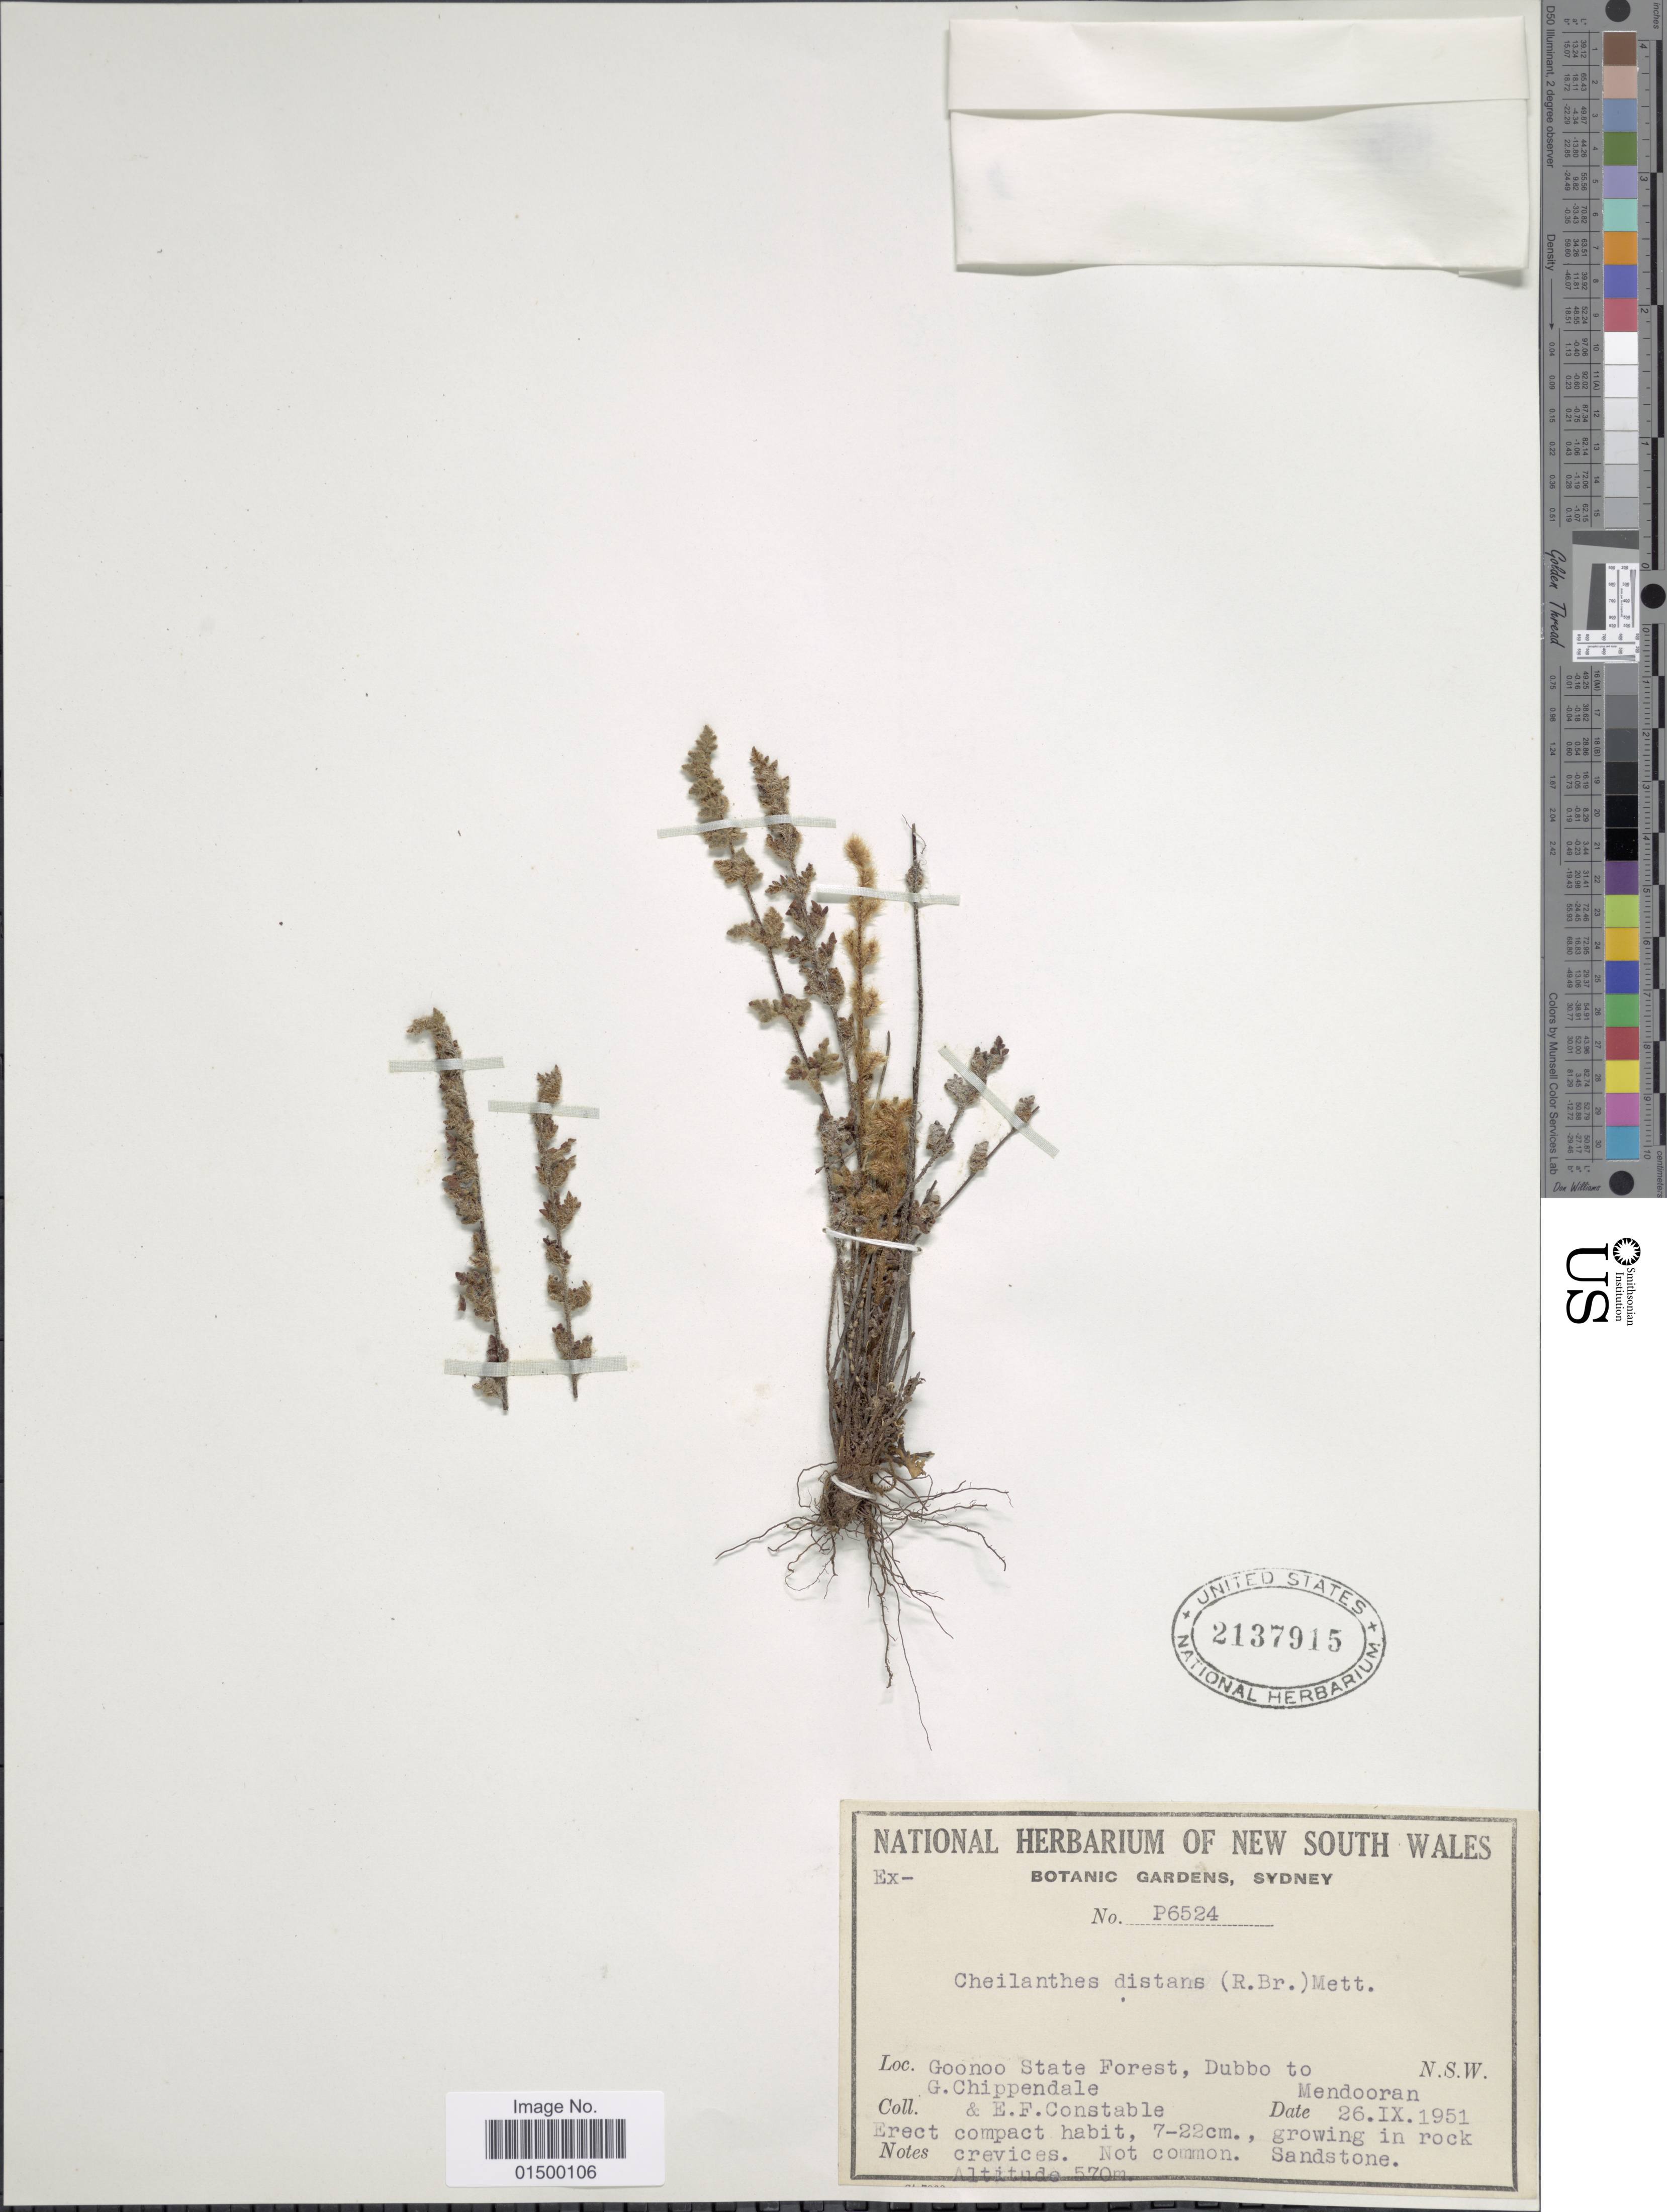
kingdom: Plantae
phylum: Tracheophyta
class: Polypodiopsida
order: Polypodiales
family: Pteridaceae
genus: Cheilanthes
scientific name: Cheilanthes distans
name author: Mett.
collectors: E. F. Constable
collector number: P6524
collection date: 1951-09-26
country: Australia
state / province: New South Wales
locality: Goonoo State Forest, Dubbo to Mendooran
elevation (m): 570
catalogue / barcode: US 2137915